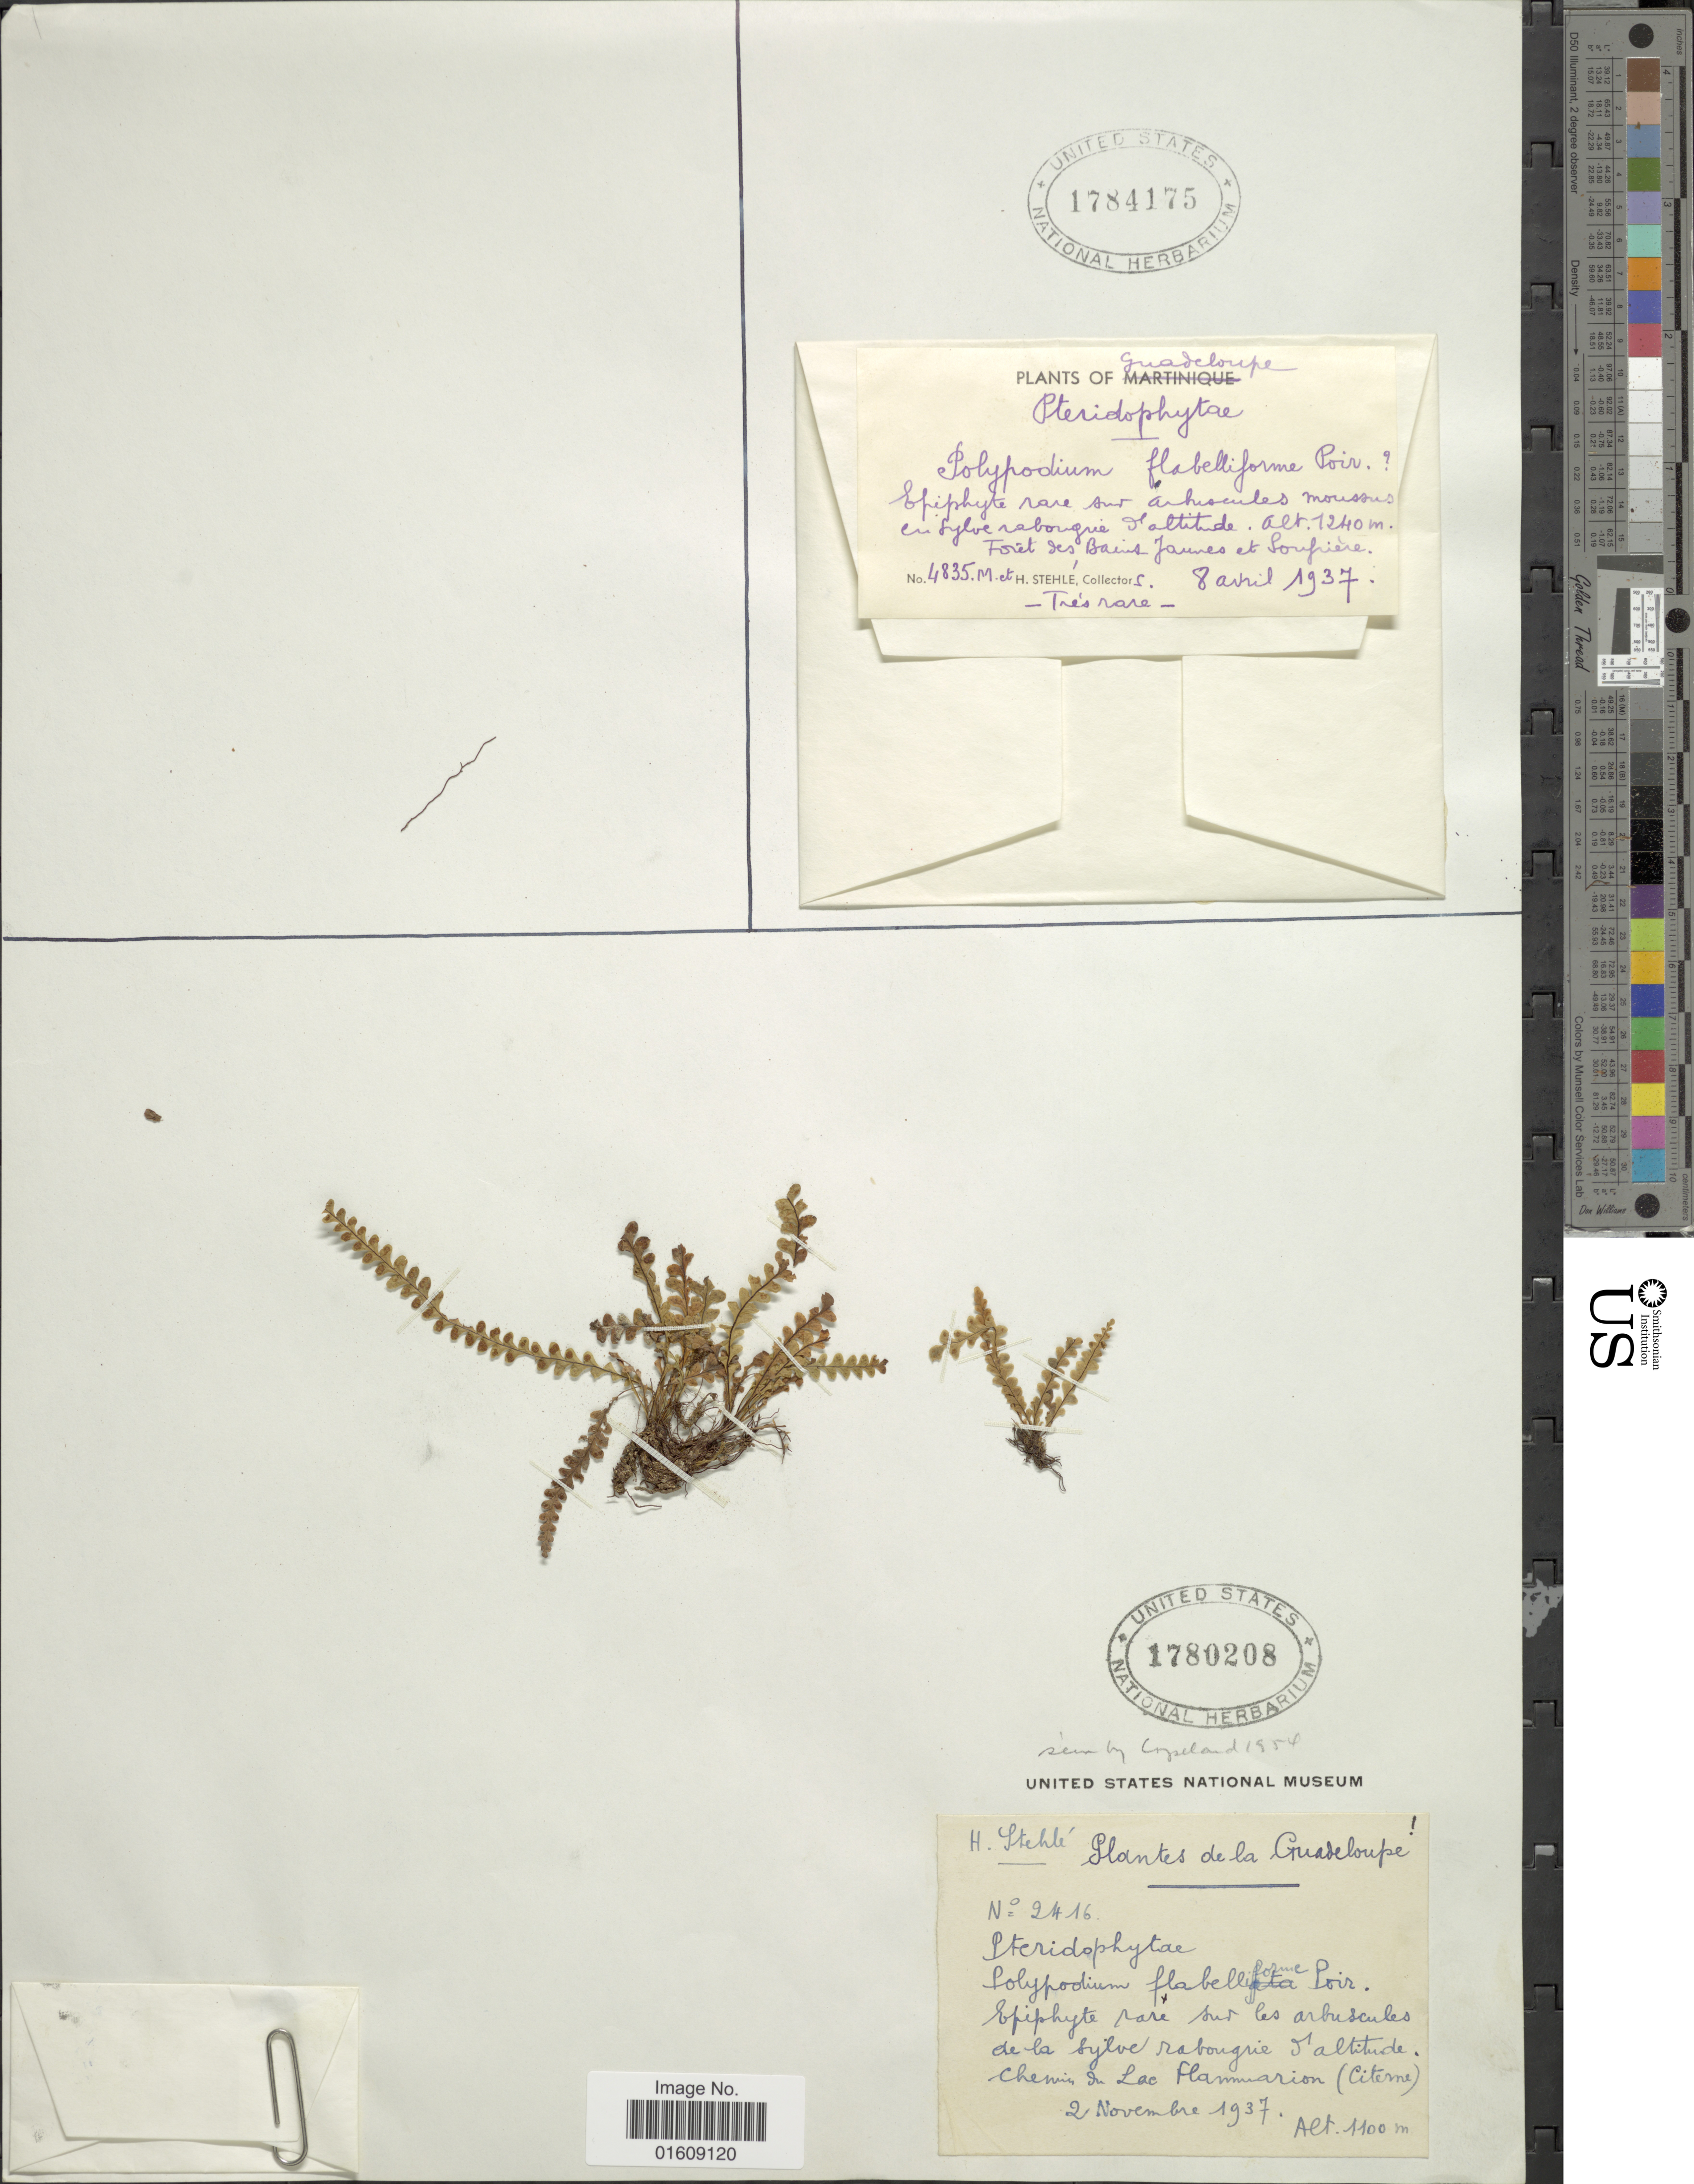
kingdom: Plantae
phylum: Tracheophyta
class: Polypodiopsida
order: Polypodiales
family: Polypodiaceae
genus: Zygophlebia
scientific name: Zygophlebia sectifrons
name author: (Kunze ex Mett.) L.E. Bishop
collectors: H. Stehlé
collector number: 2416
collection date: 1937-11-02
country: Guadeloupe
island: Leeward Is.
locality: Chemin on Lac Flammarion (Citerne).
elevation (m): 1100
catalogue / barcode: US 1780208-2